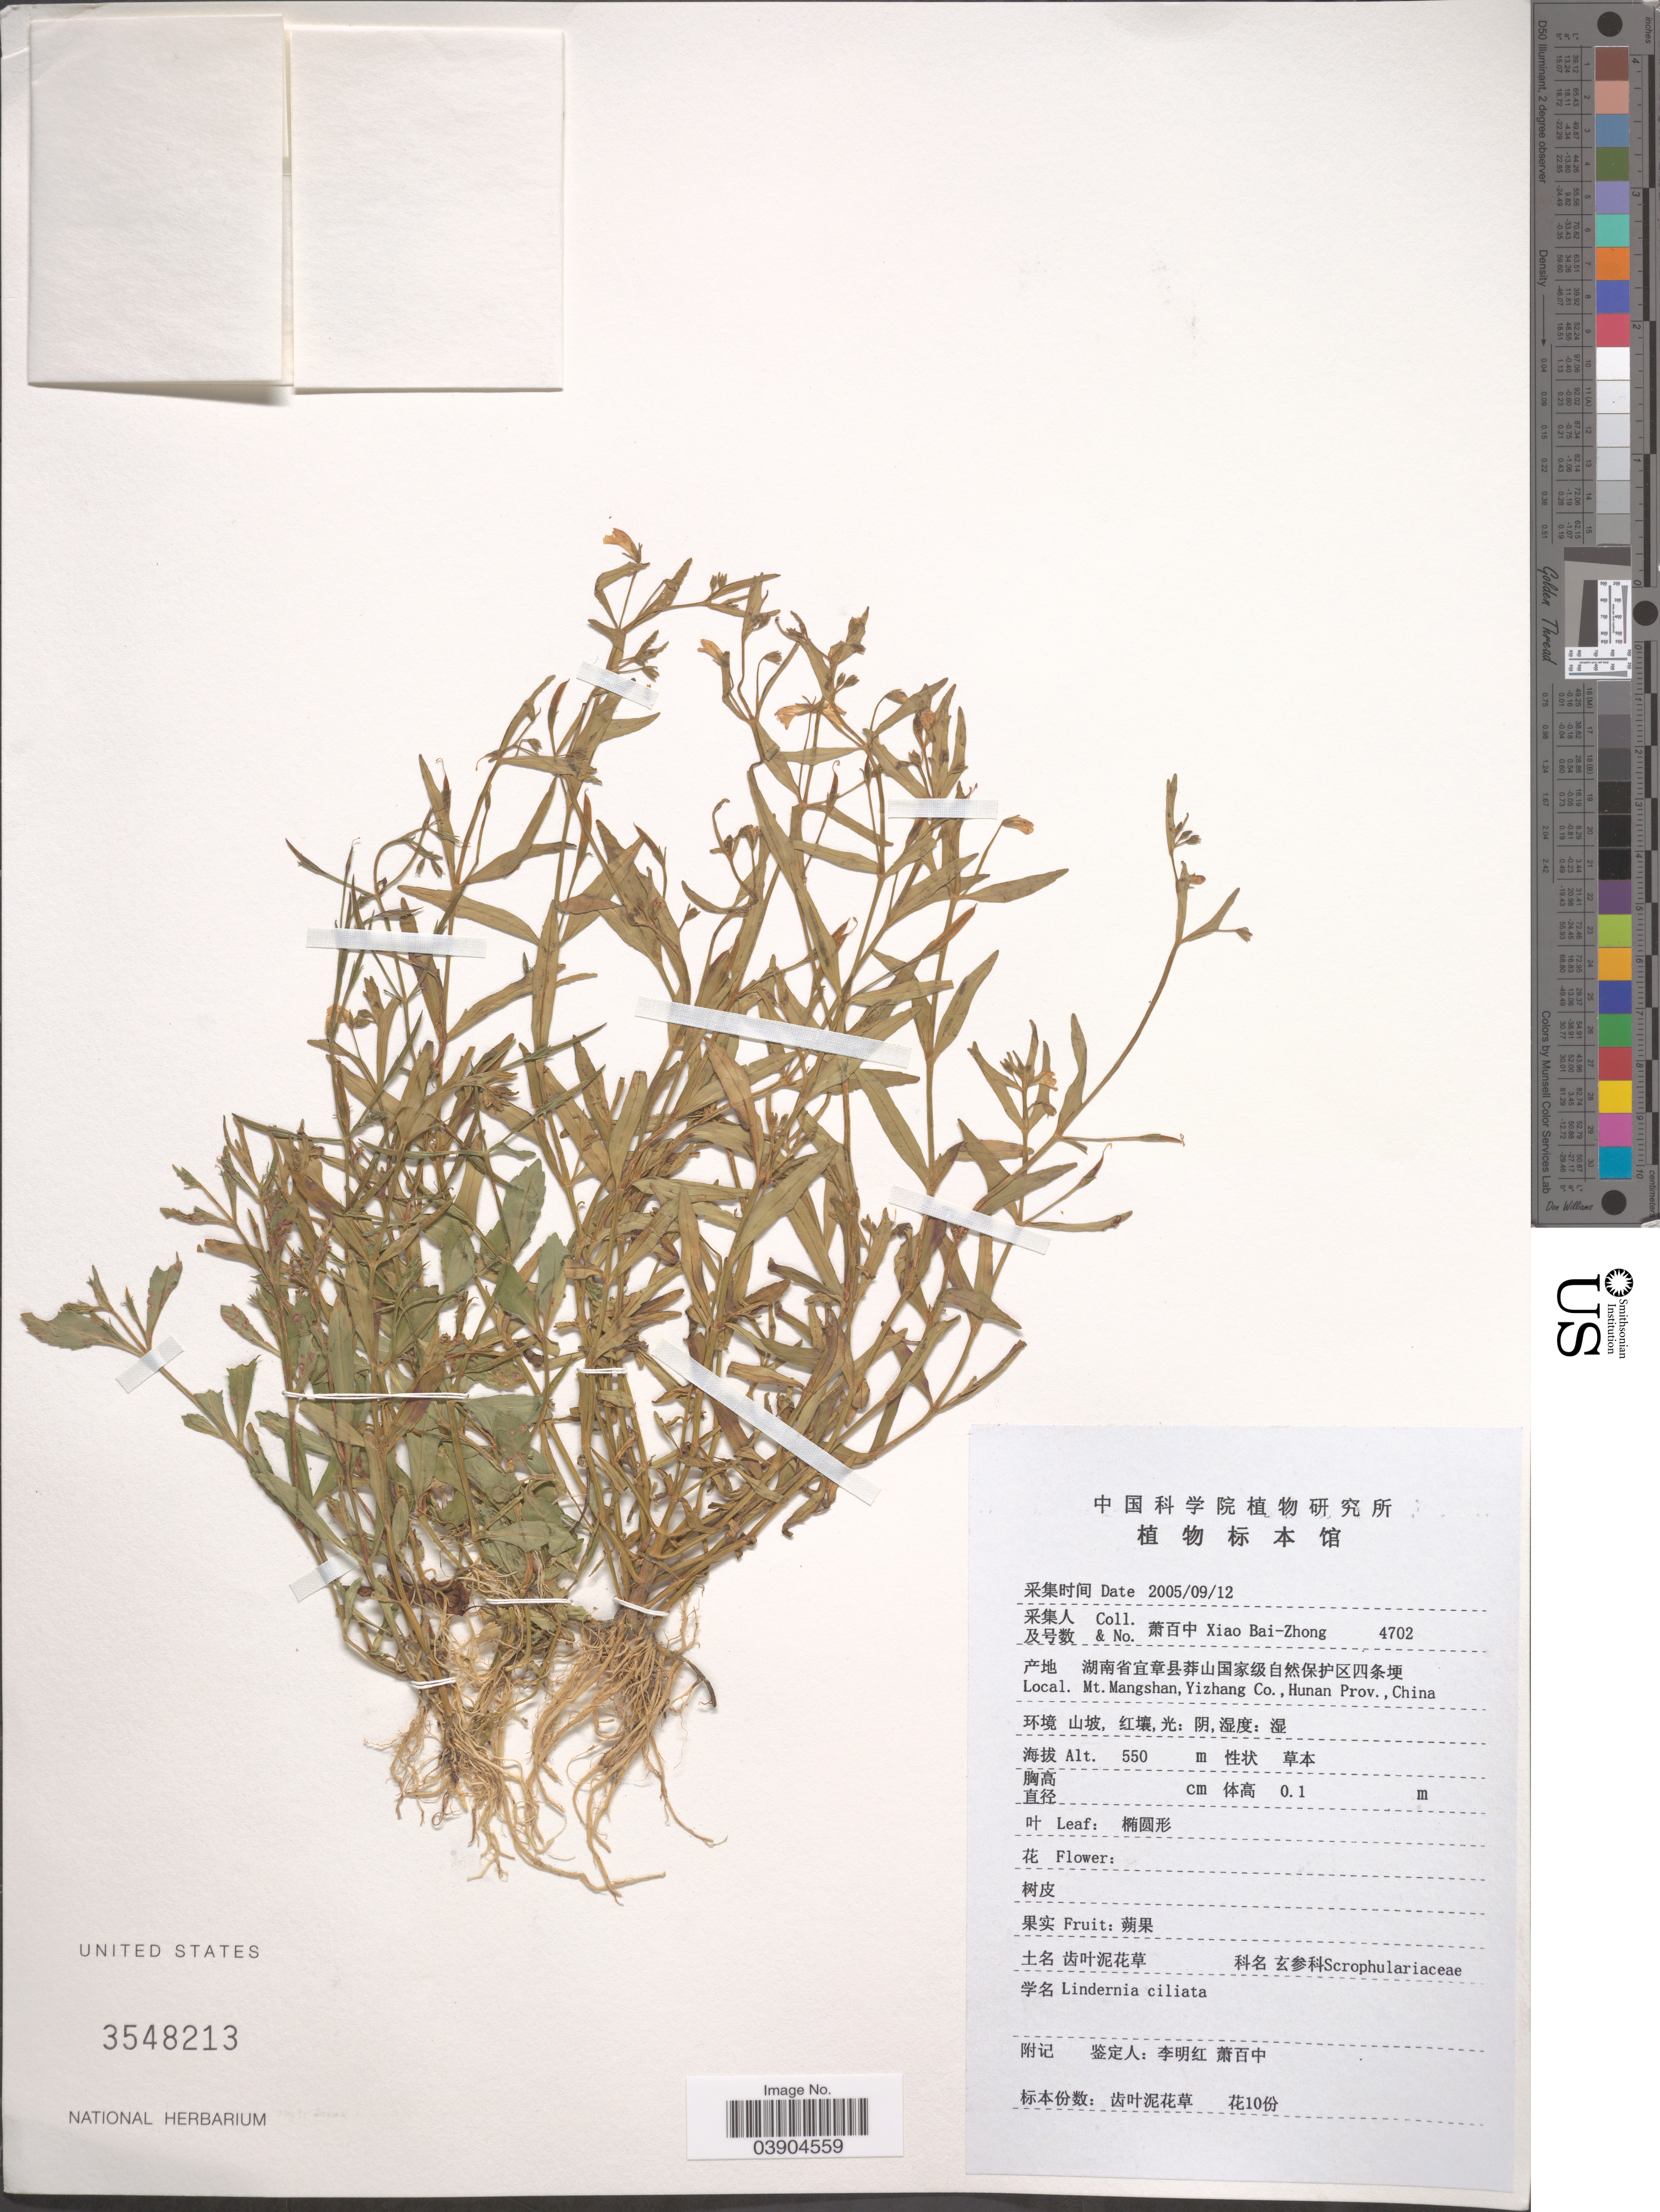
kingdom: Plantae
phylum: Tracheophyta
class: Magnoliopsida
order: Lamiales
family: Linderniaceae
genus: Lindernia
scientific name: Lindernia ciliata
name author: (Colsm.) Pennell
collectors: B. Z. Xiao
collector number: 4702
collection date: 2005-09-12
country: China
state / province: Hunan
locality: Mt. Mangshan, Yizhang Co.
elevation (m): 550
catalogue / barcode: US 3548213